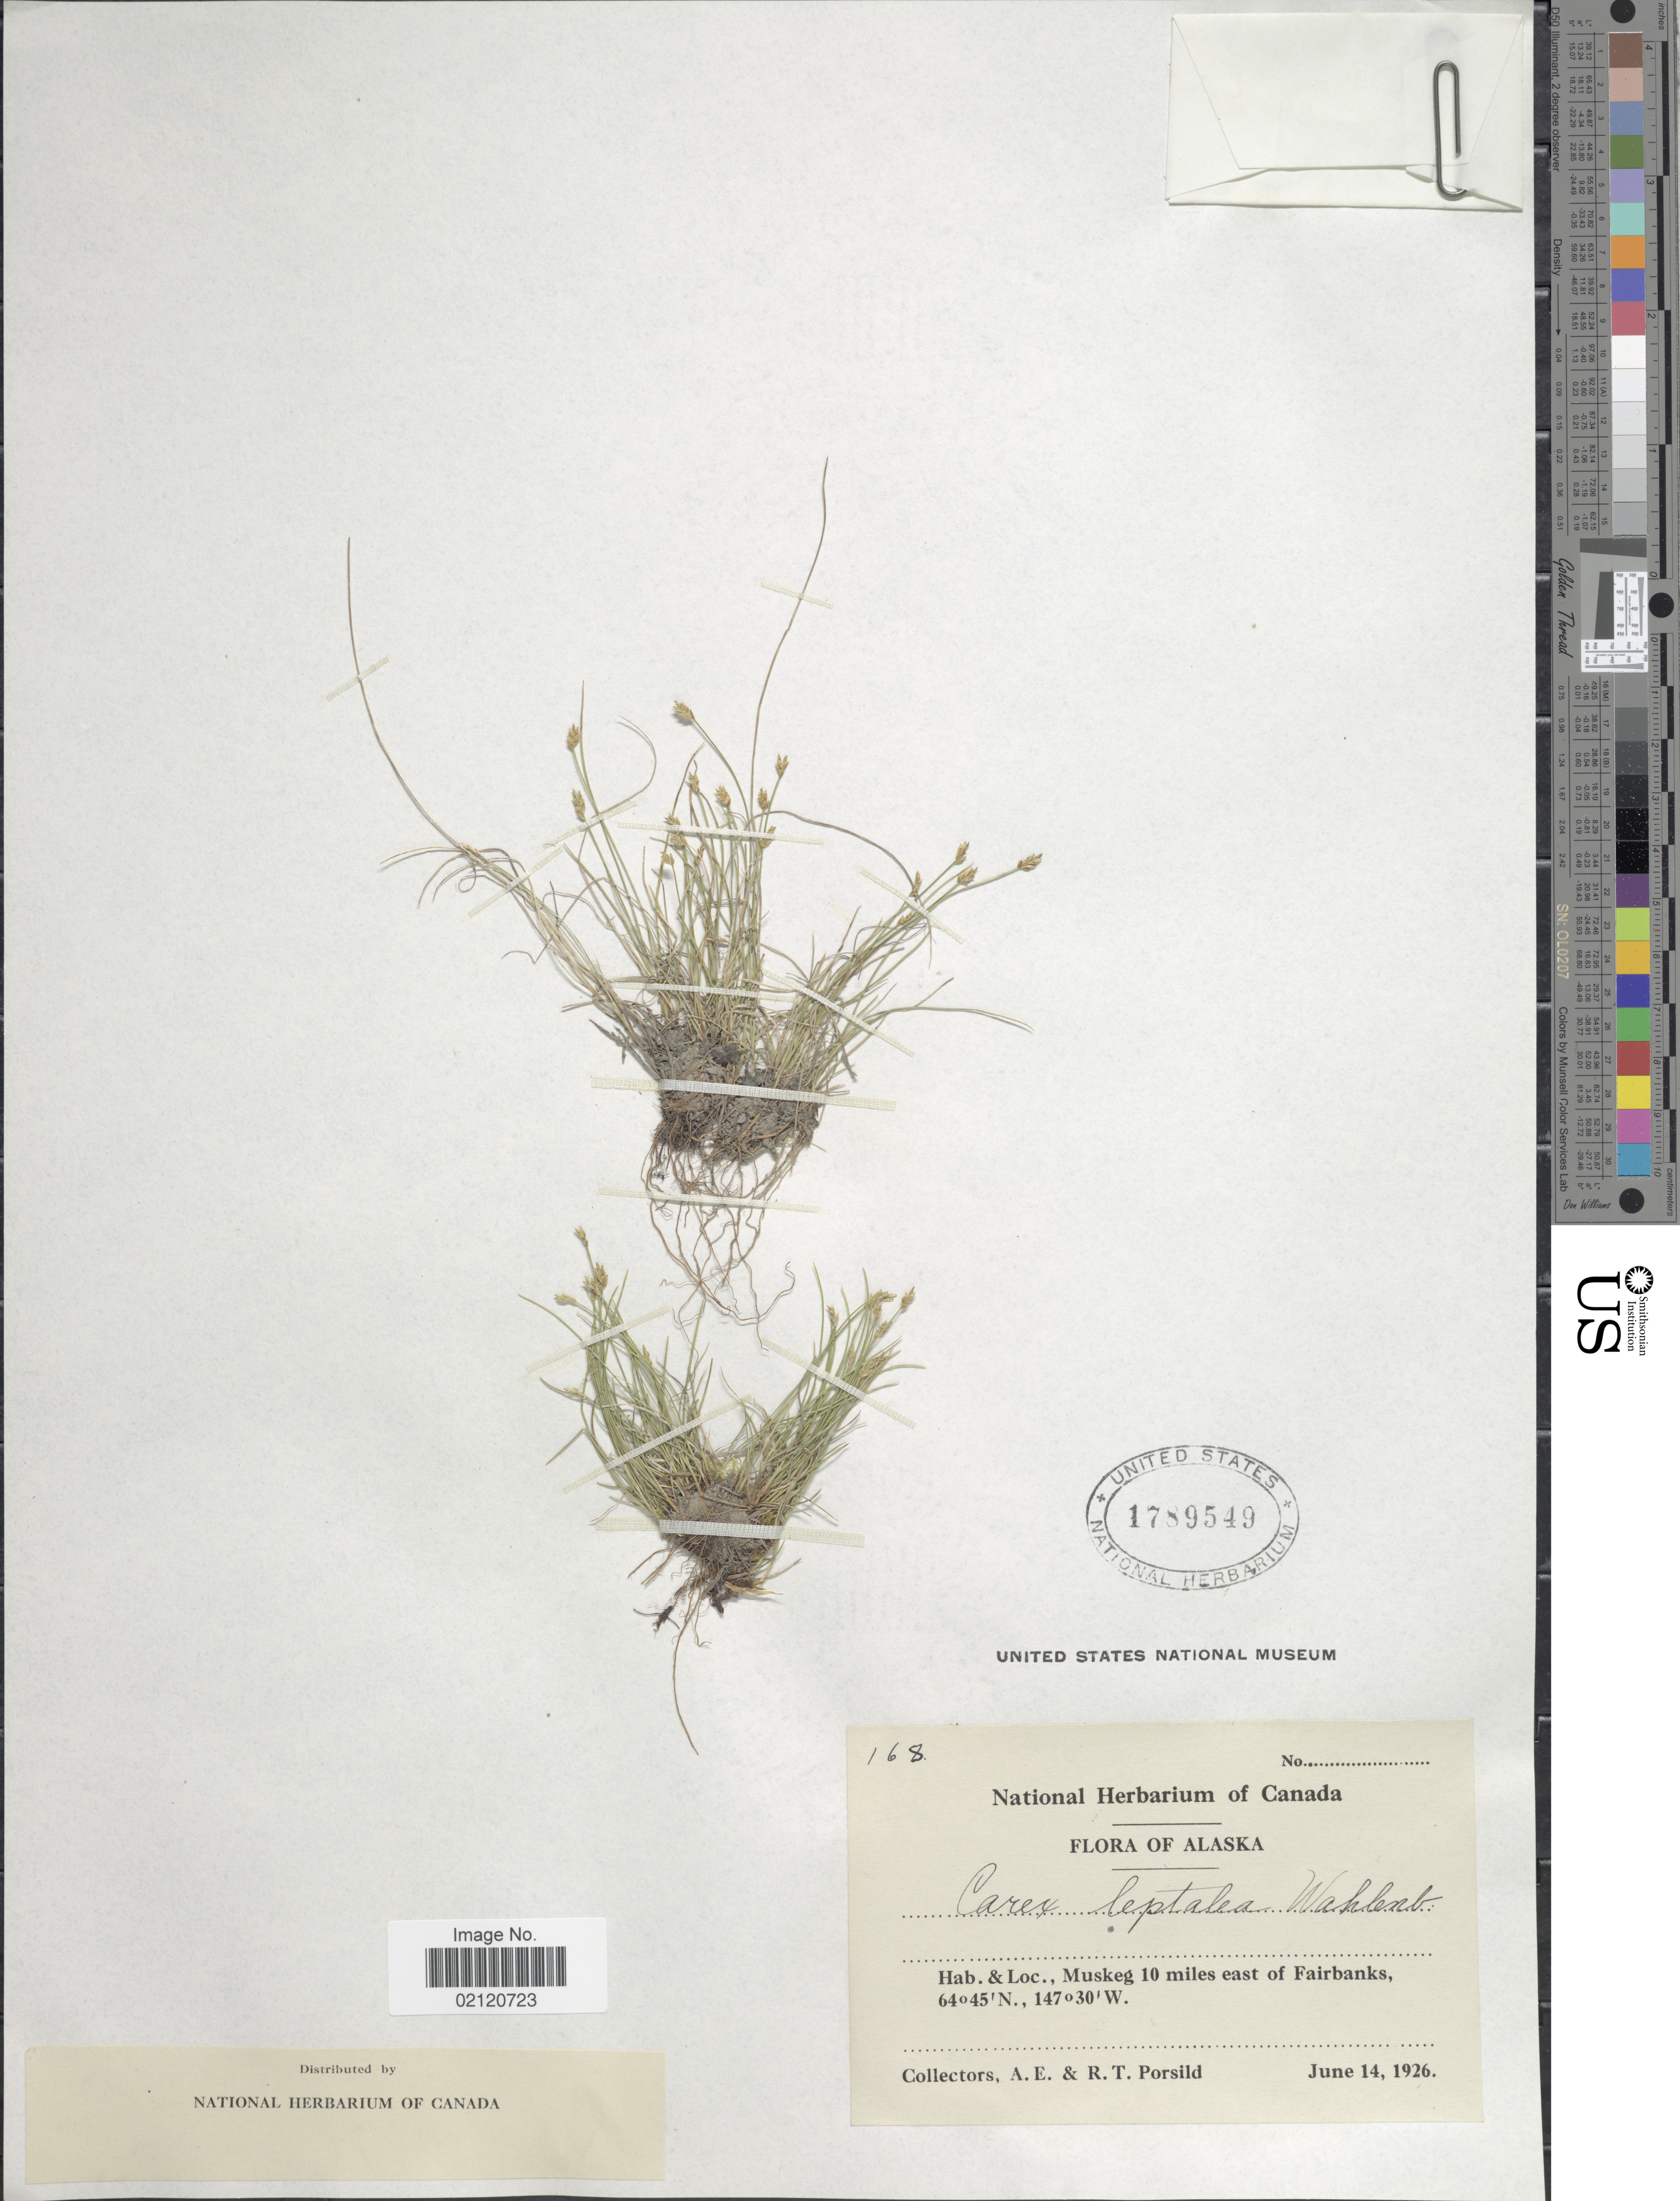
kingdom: Plantae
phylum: Tracheophyta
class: Liliopsida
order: Poales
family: Cyperaceae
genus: Carex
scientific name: Carex leptalea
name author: Wahlenb.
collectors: A. E. Porsild & R. T. Porsild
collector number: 168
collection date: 1926-06-14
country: United States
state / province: Alaska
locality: Muskeg 10 miles east of Fairbanks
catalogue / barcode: US 1789549